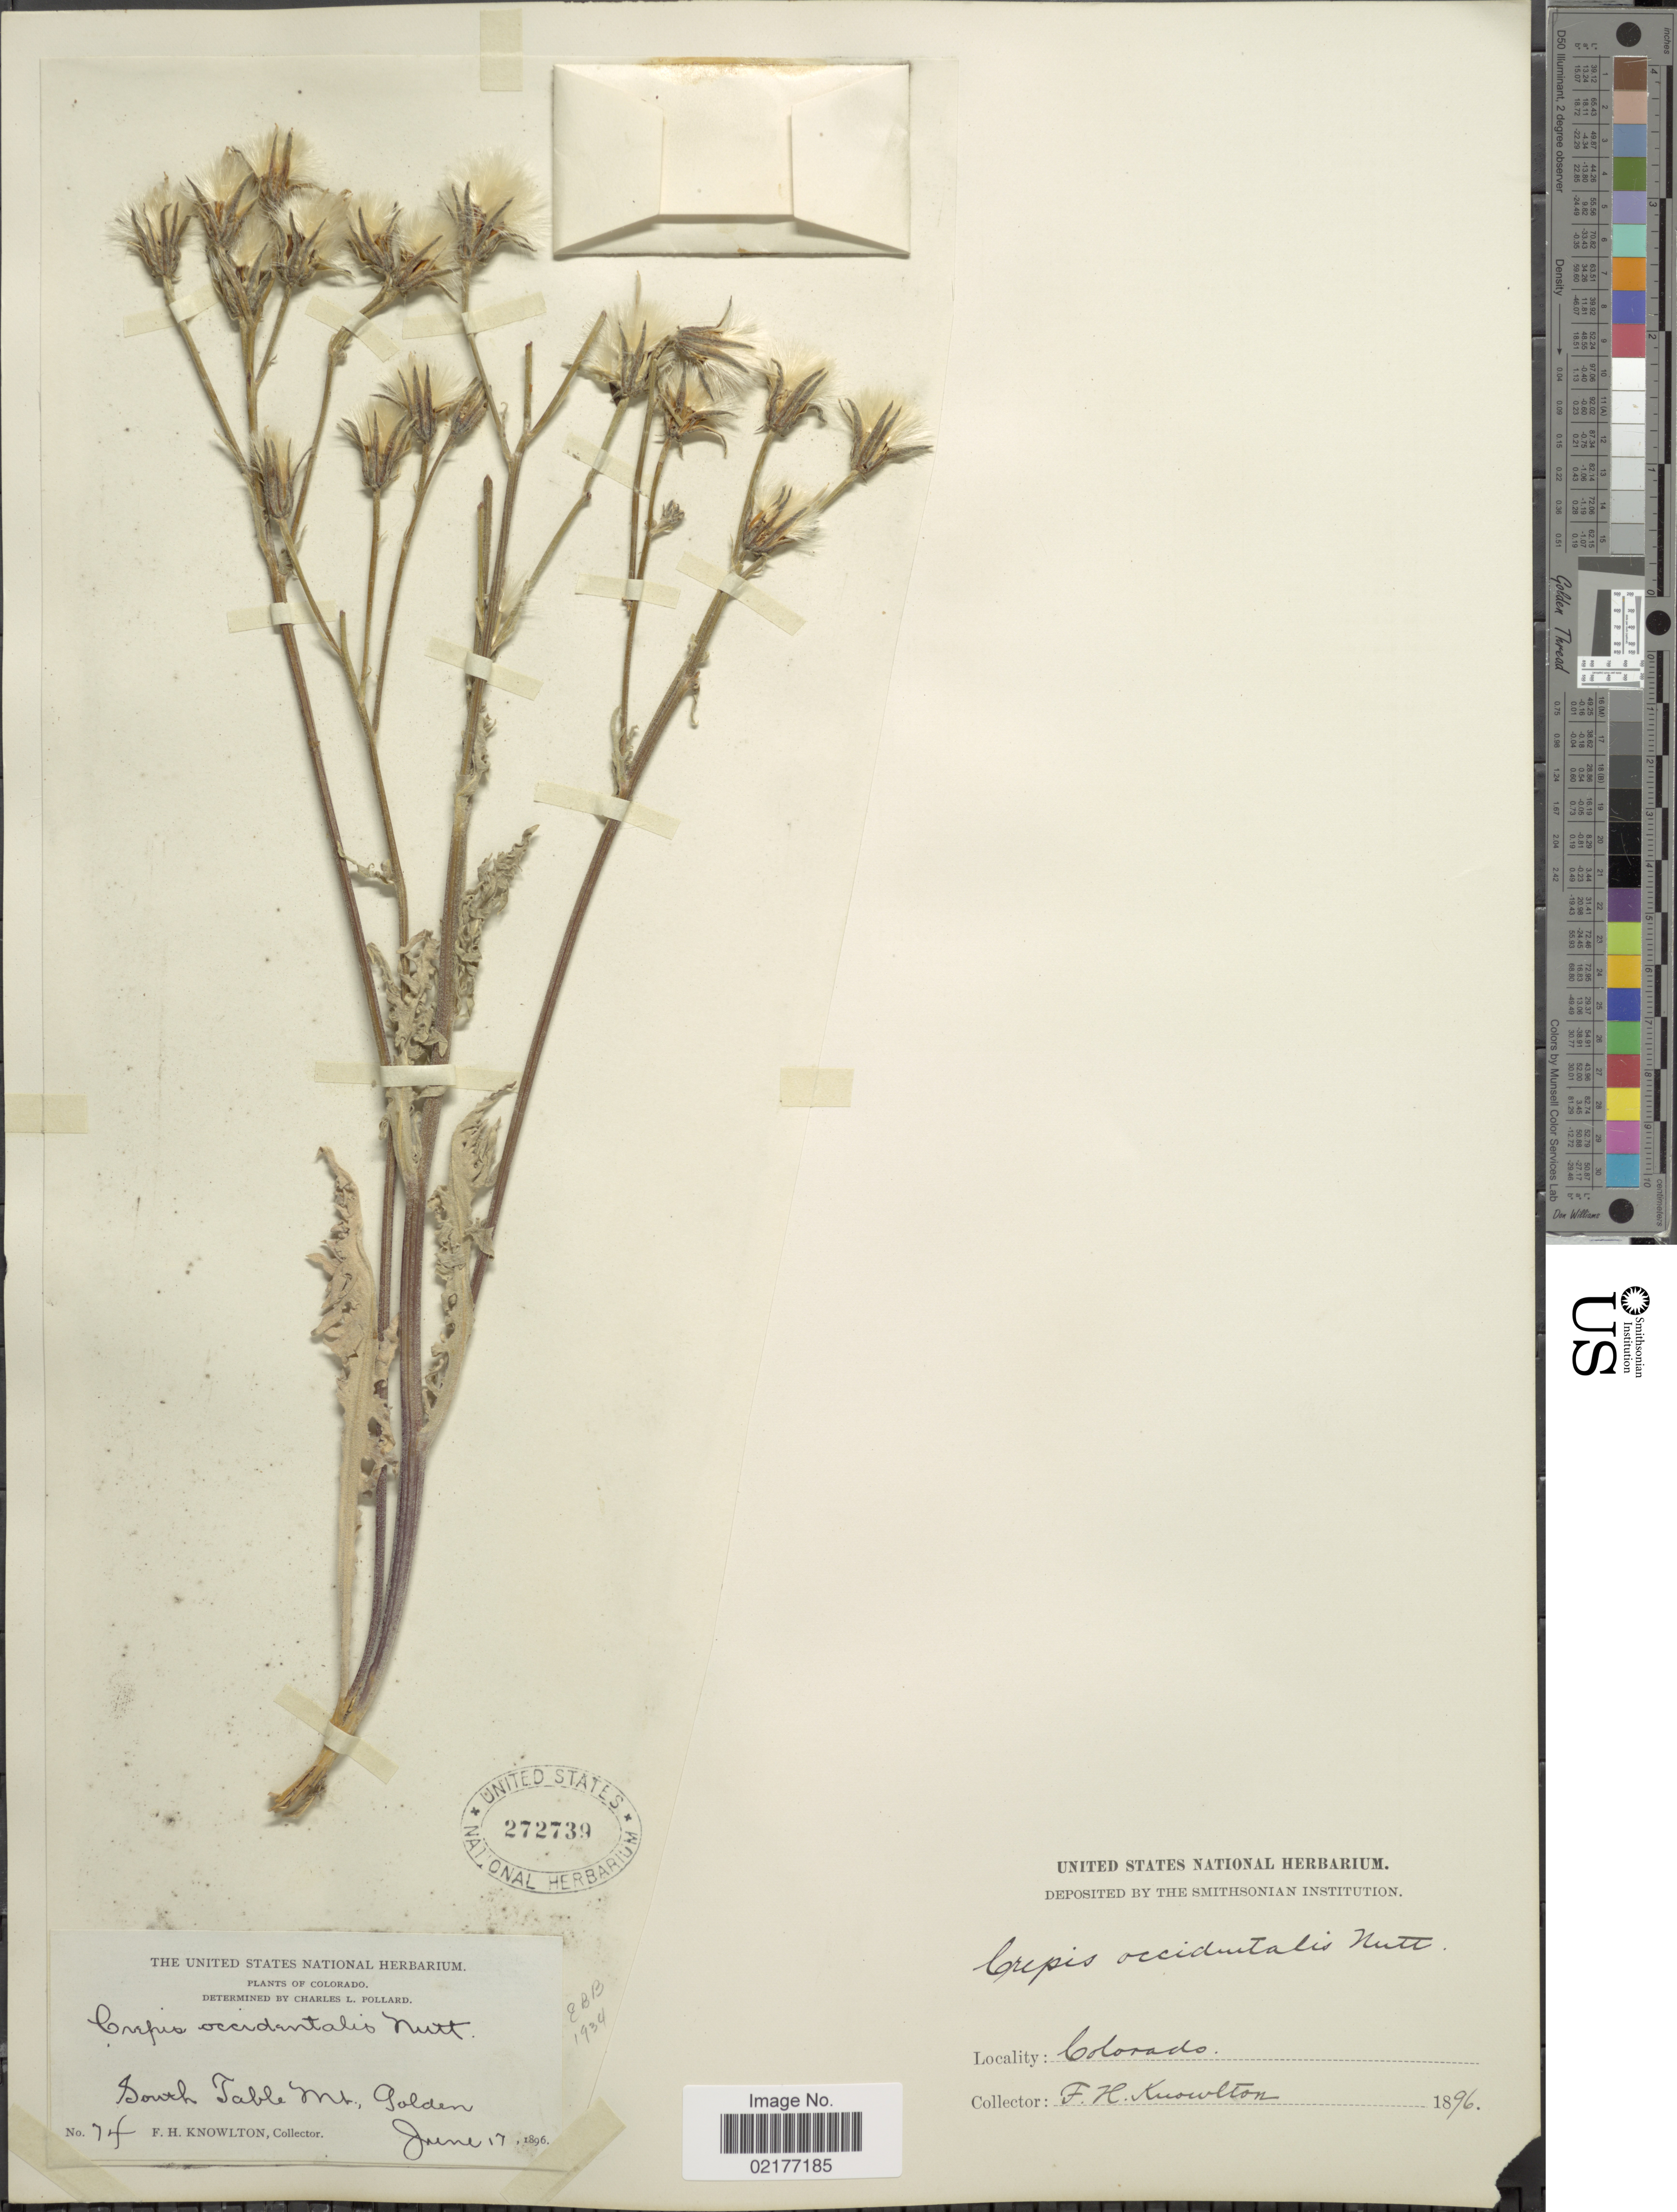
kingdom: Plantae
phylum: Tracheophyta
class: Magnoliopsida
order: Asterales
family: Asteraceae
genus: Crepis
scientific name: Crepis occidentalis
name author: Nutt.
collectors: F. H. Knowlton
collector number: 74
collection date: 1896-06-17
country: United States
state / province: Colorado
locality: South Table Mt., Polden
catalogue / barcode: US 272739